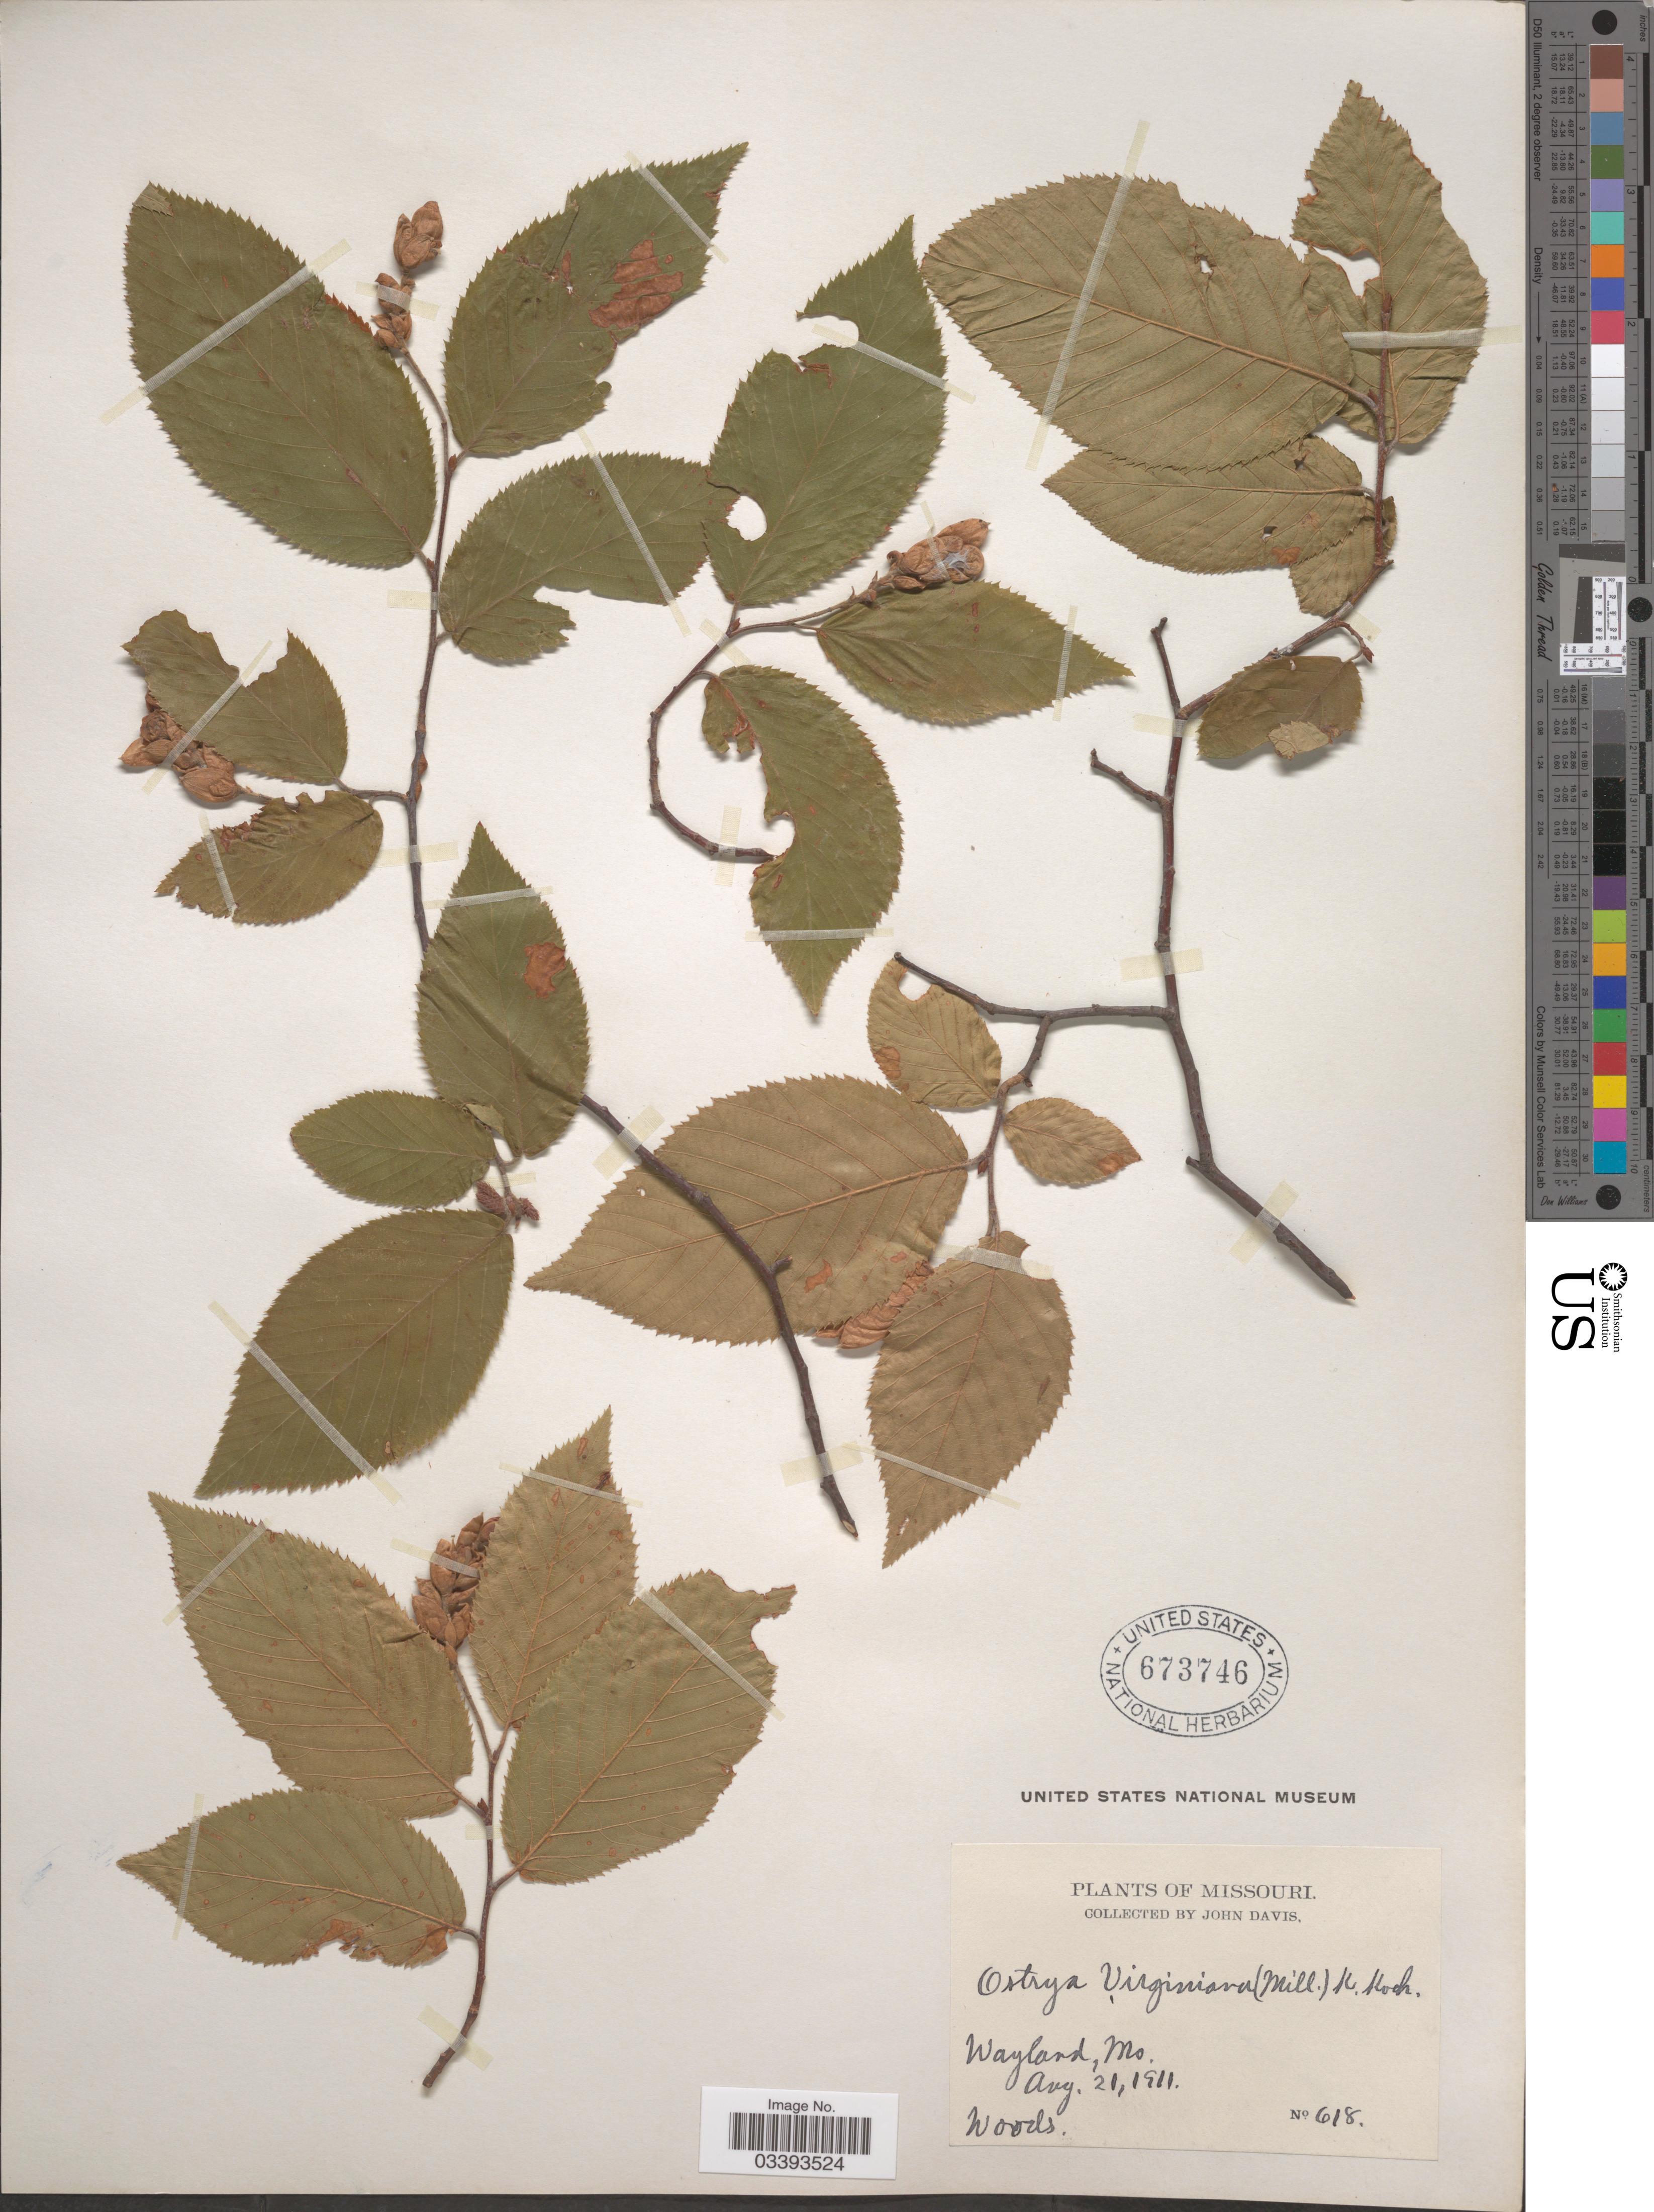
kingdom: Plantae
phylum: Tracheophyta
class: Magnoliopsida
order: Fagales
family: Betulaceae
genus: Ostrya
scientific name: Ostrya virginiana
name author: (Mill.) K. Koch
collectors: J. Davis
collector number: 618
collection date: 1911-08-21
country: United States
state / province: Missouri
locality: Wayland, Mo.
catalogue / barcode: US 673746